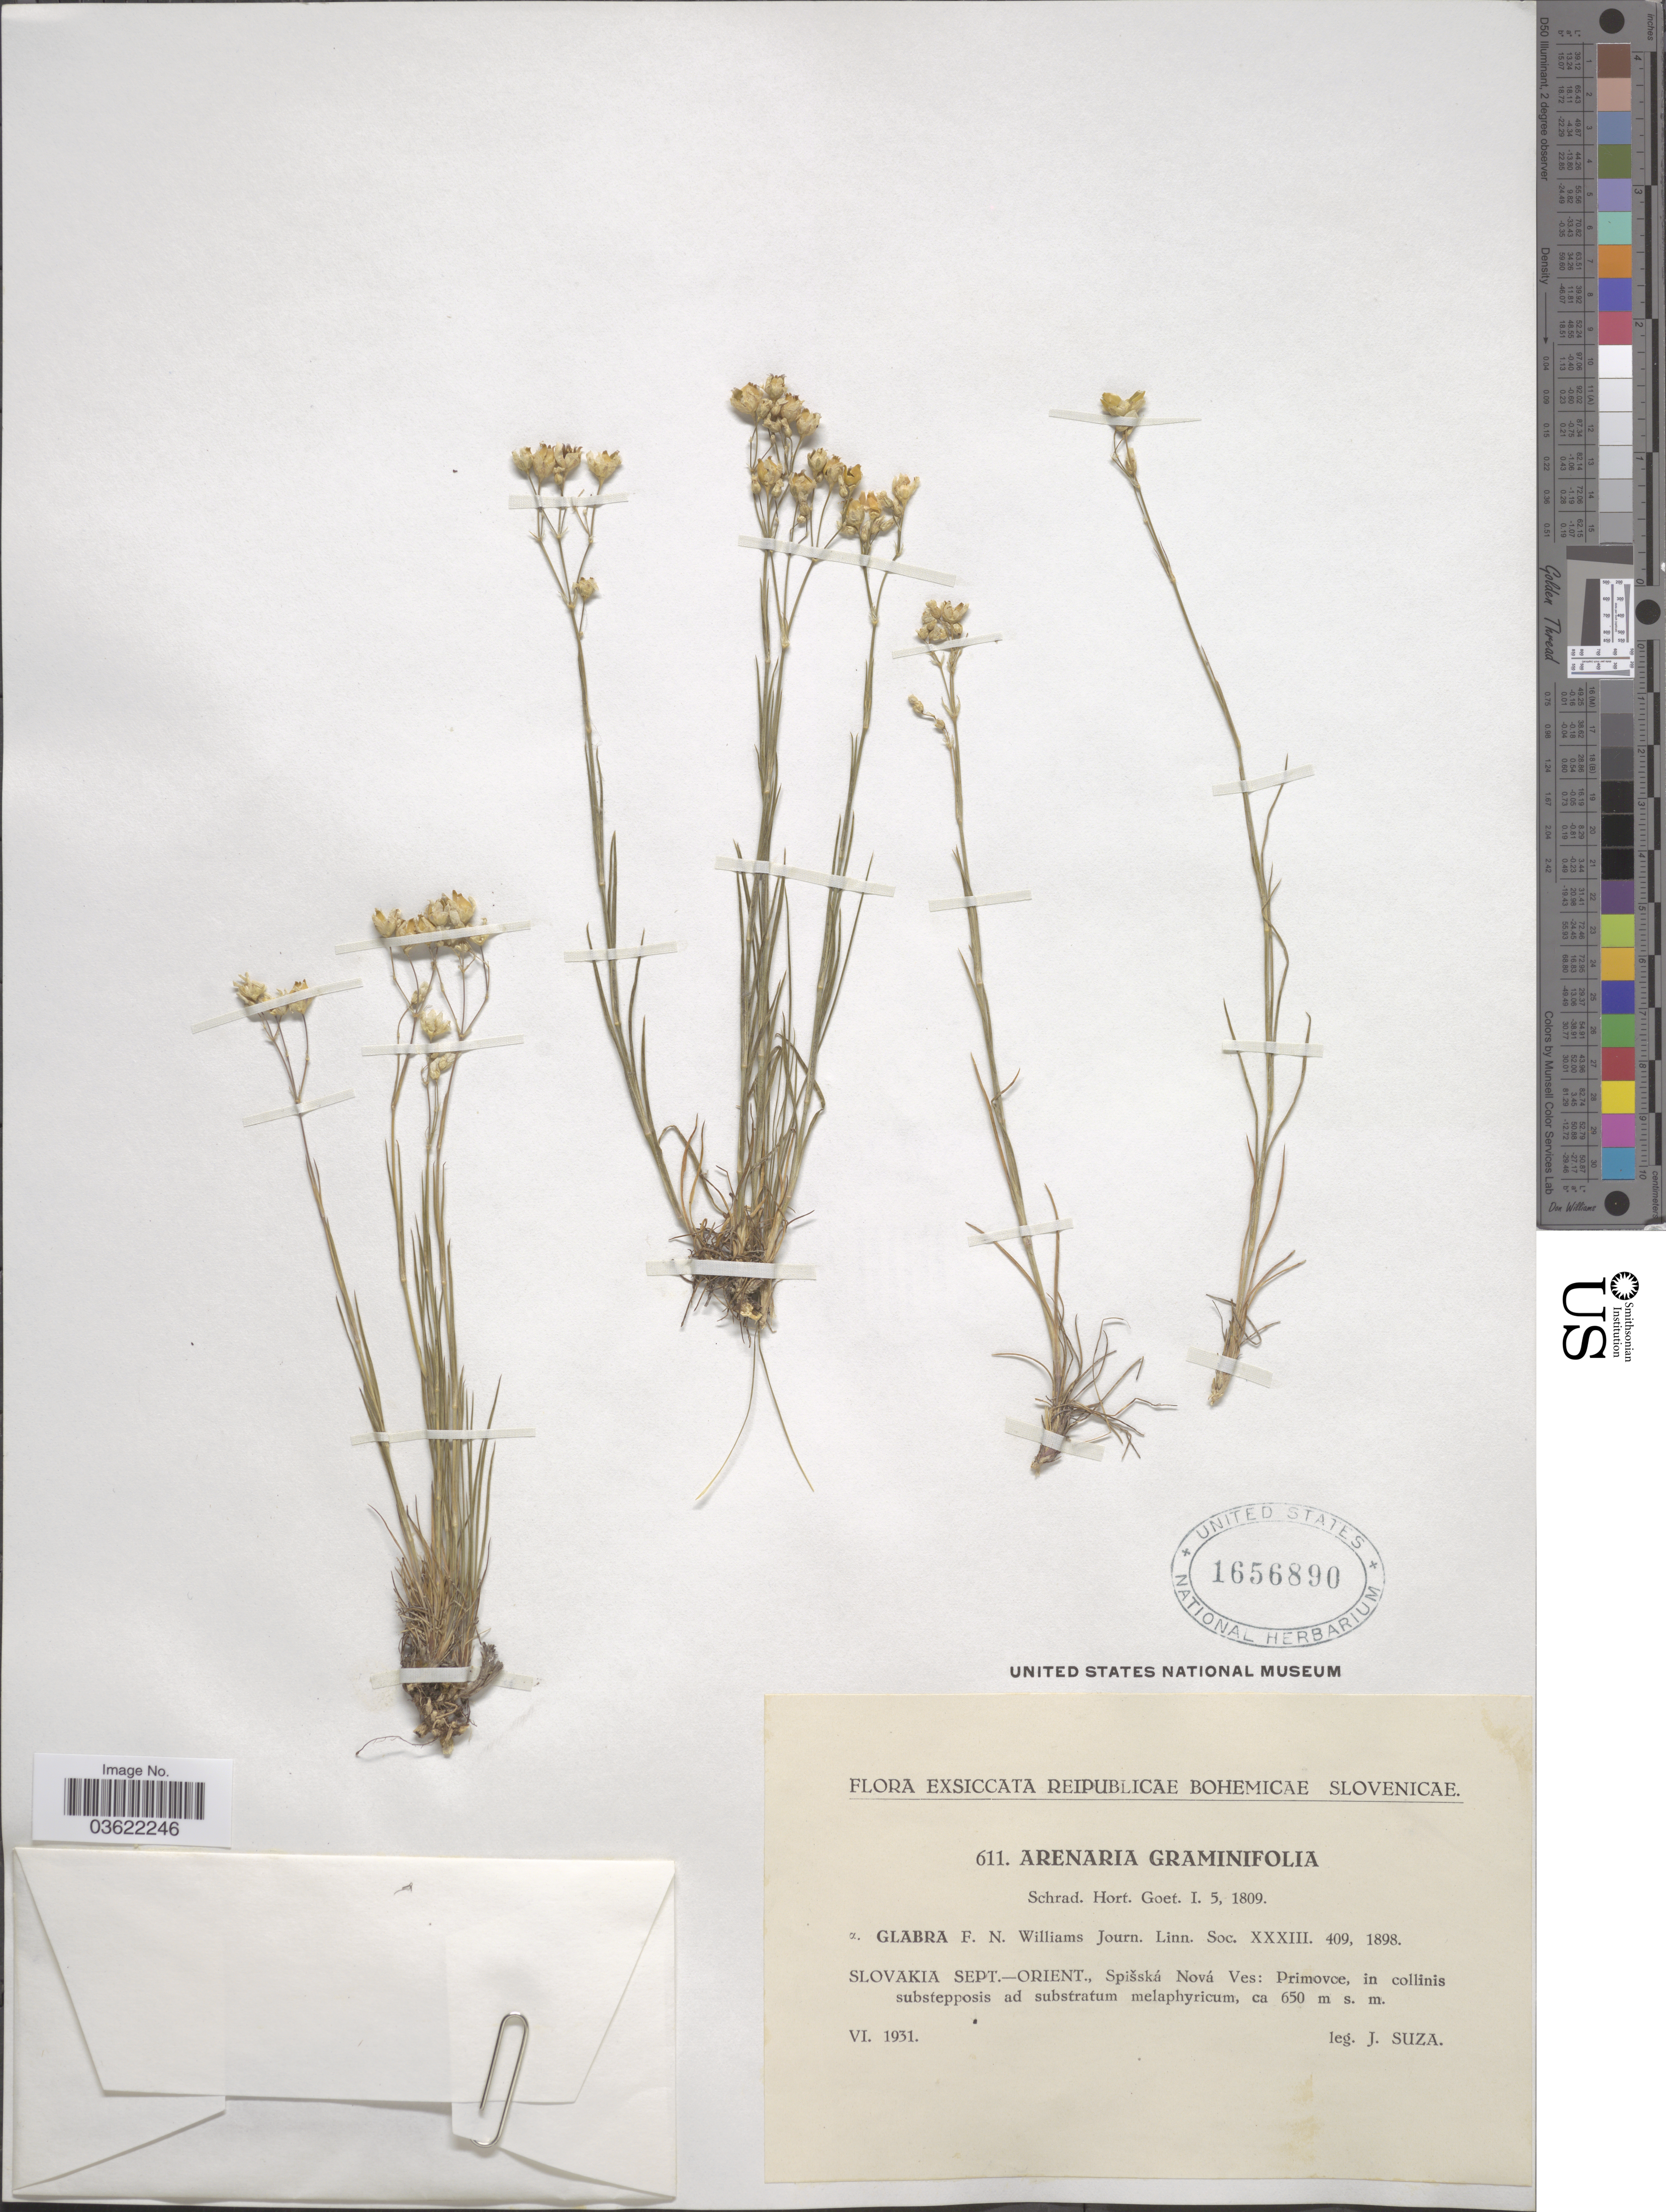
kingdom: Plantae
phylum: Tracheophyta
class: Magnoliopsida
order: Caryophyllales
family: Caryophyllaceae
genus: Eremogone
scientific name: Eremogone procera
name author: (Spreng.) Rchb.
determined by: Strong, Mark T., (BOT), Smithsonian Institution - National Museum of Natural History (UNITED STATES)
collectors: J. Suza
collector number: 611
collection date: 1931-06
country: Slovakia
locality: Reipublicae Bohemicae Slovenicae. Slovakia sept.-orient., Spišská NOvá Ves: Primovce.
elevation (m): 650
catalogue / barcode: US 1656890